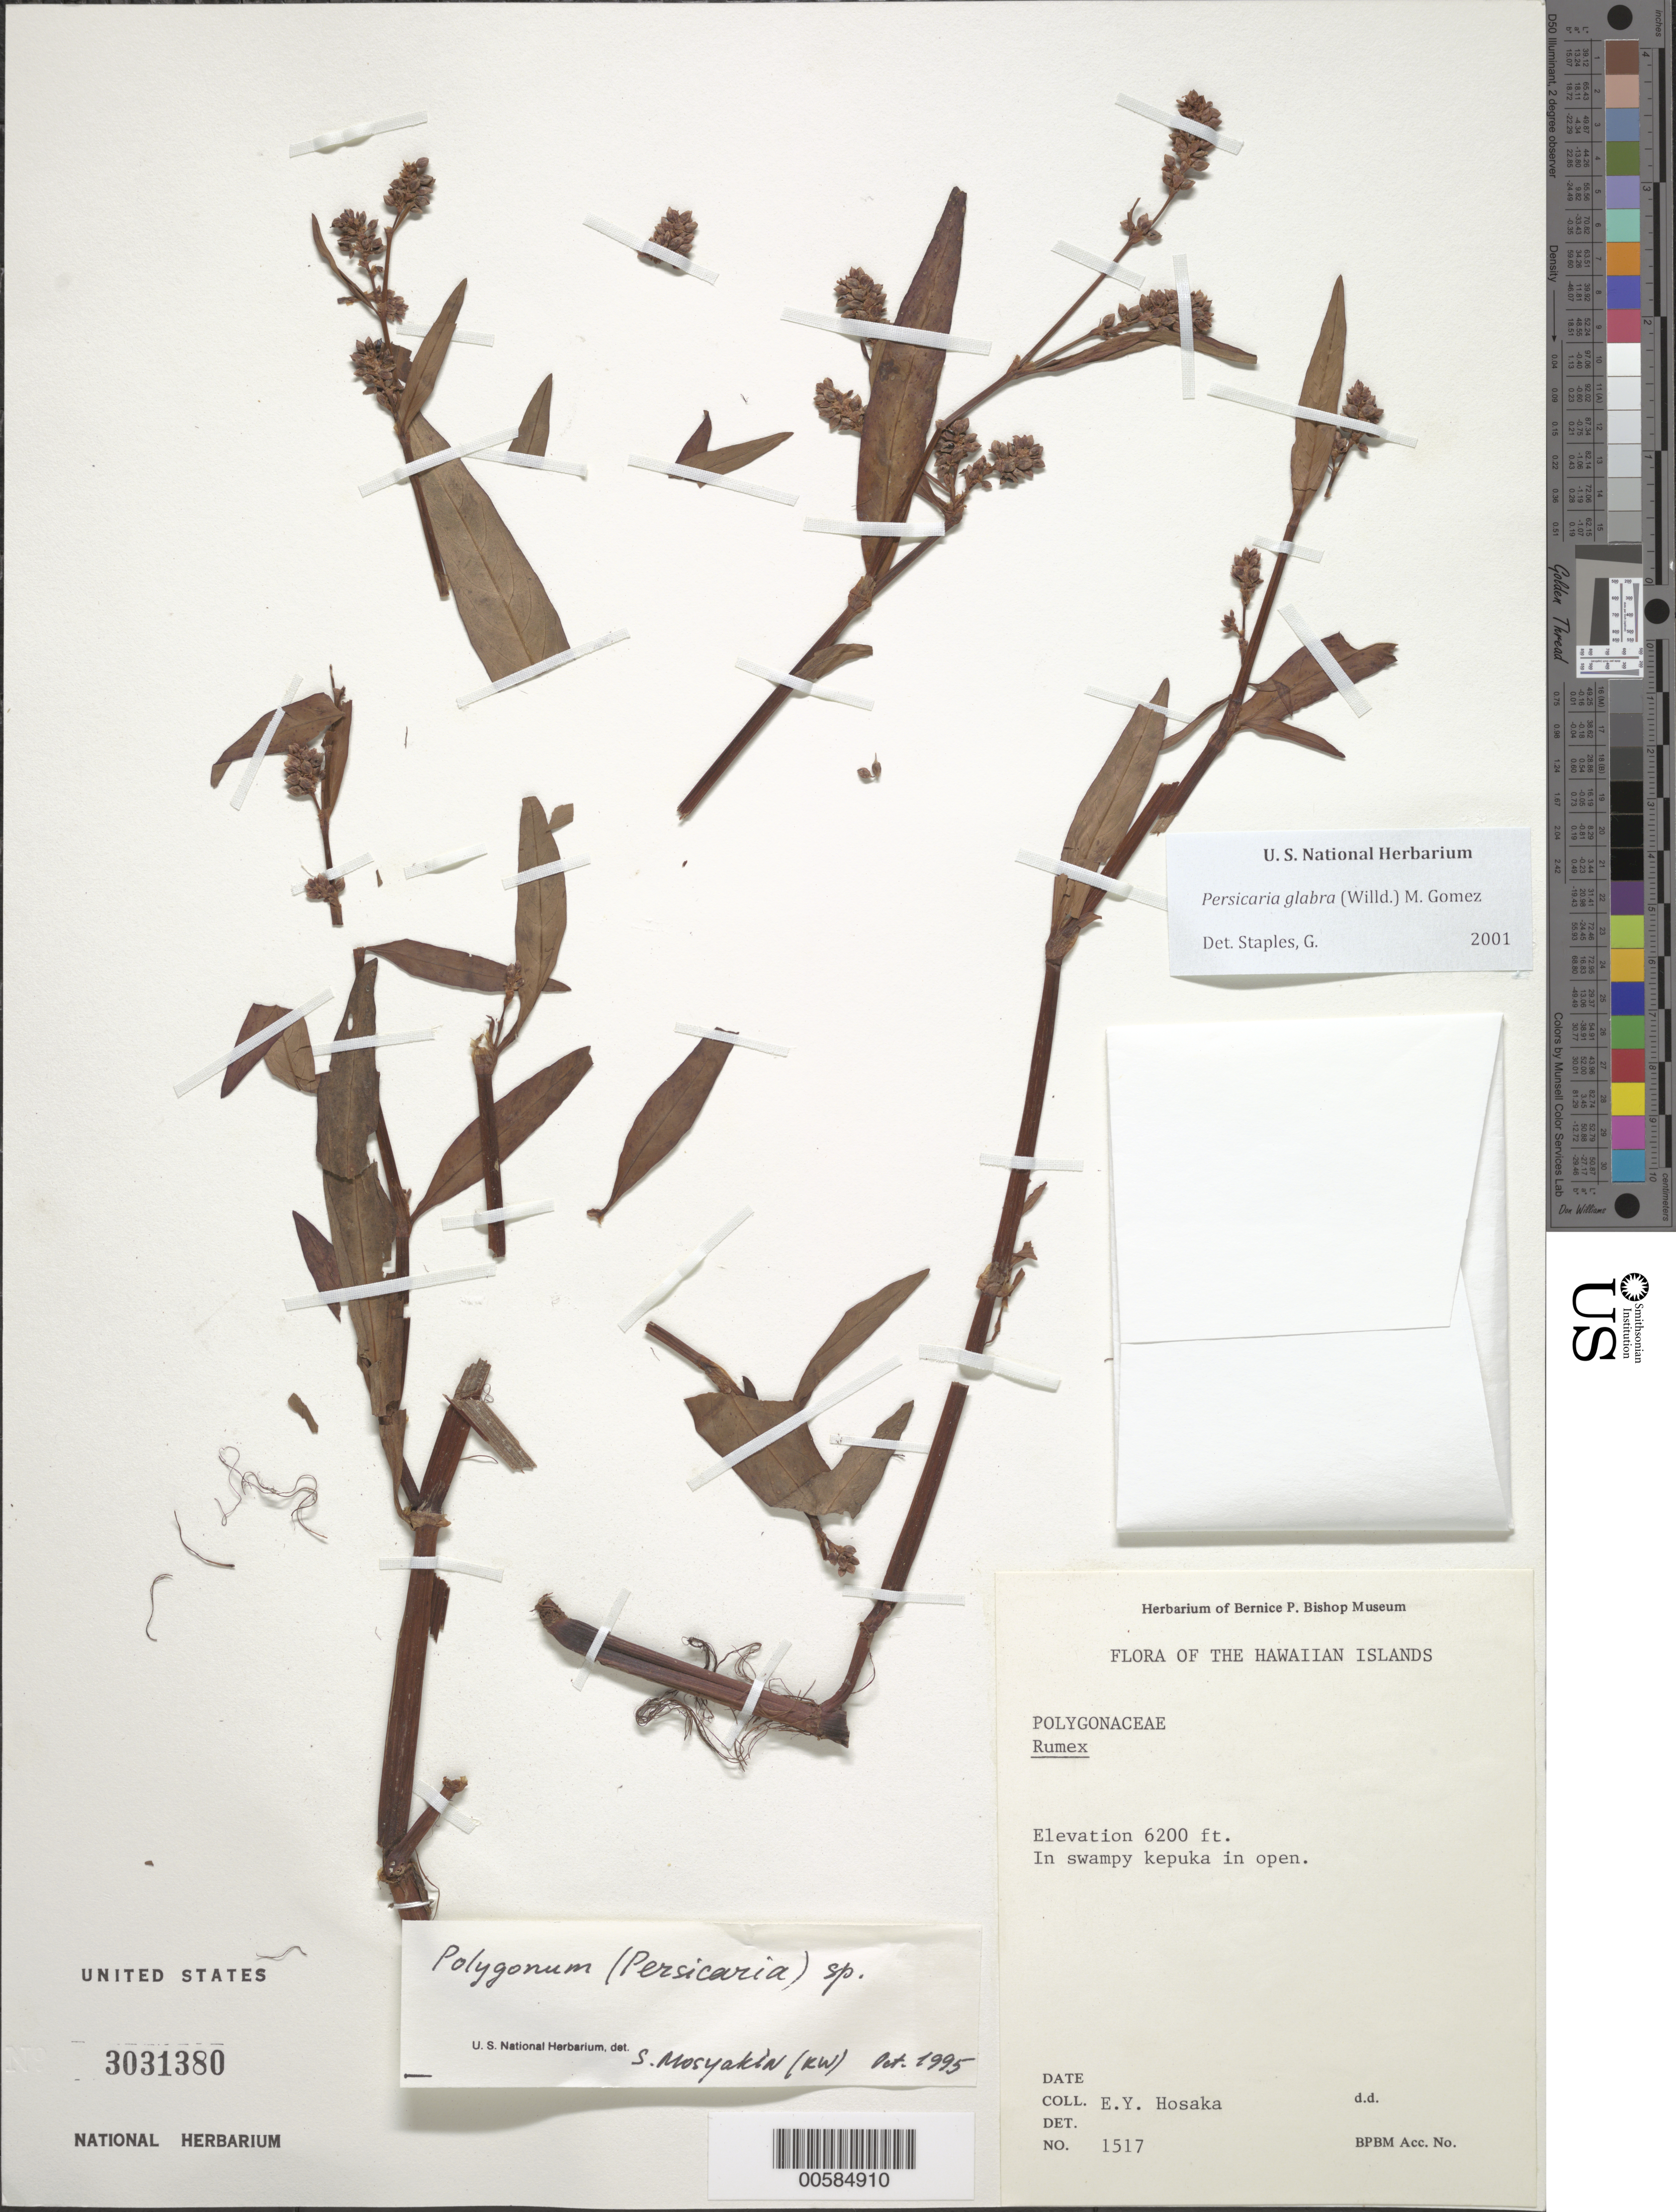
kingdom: Plantae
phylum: Tracheophyta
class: Magnoliopsida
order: Caryophyllales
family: Polygonaceae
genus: Persicaria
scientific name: Persicaria glabra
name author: (Willd.) M. Gómez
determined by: Staples, G. W.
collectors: E. Y. Hosaka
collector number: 1517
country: United States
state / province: Hawaii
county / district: Hawaii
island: Hawaii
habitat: Swampy kepuka in open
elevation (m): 1890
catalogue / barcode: US 3031380